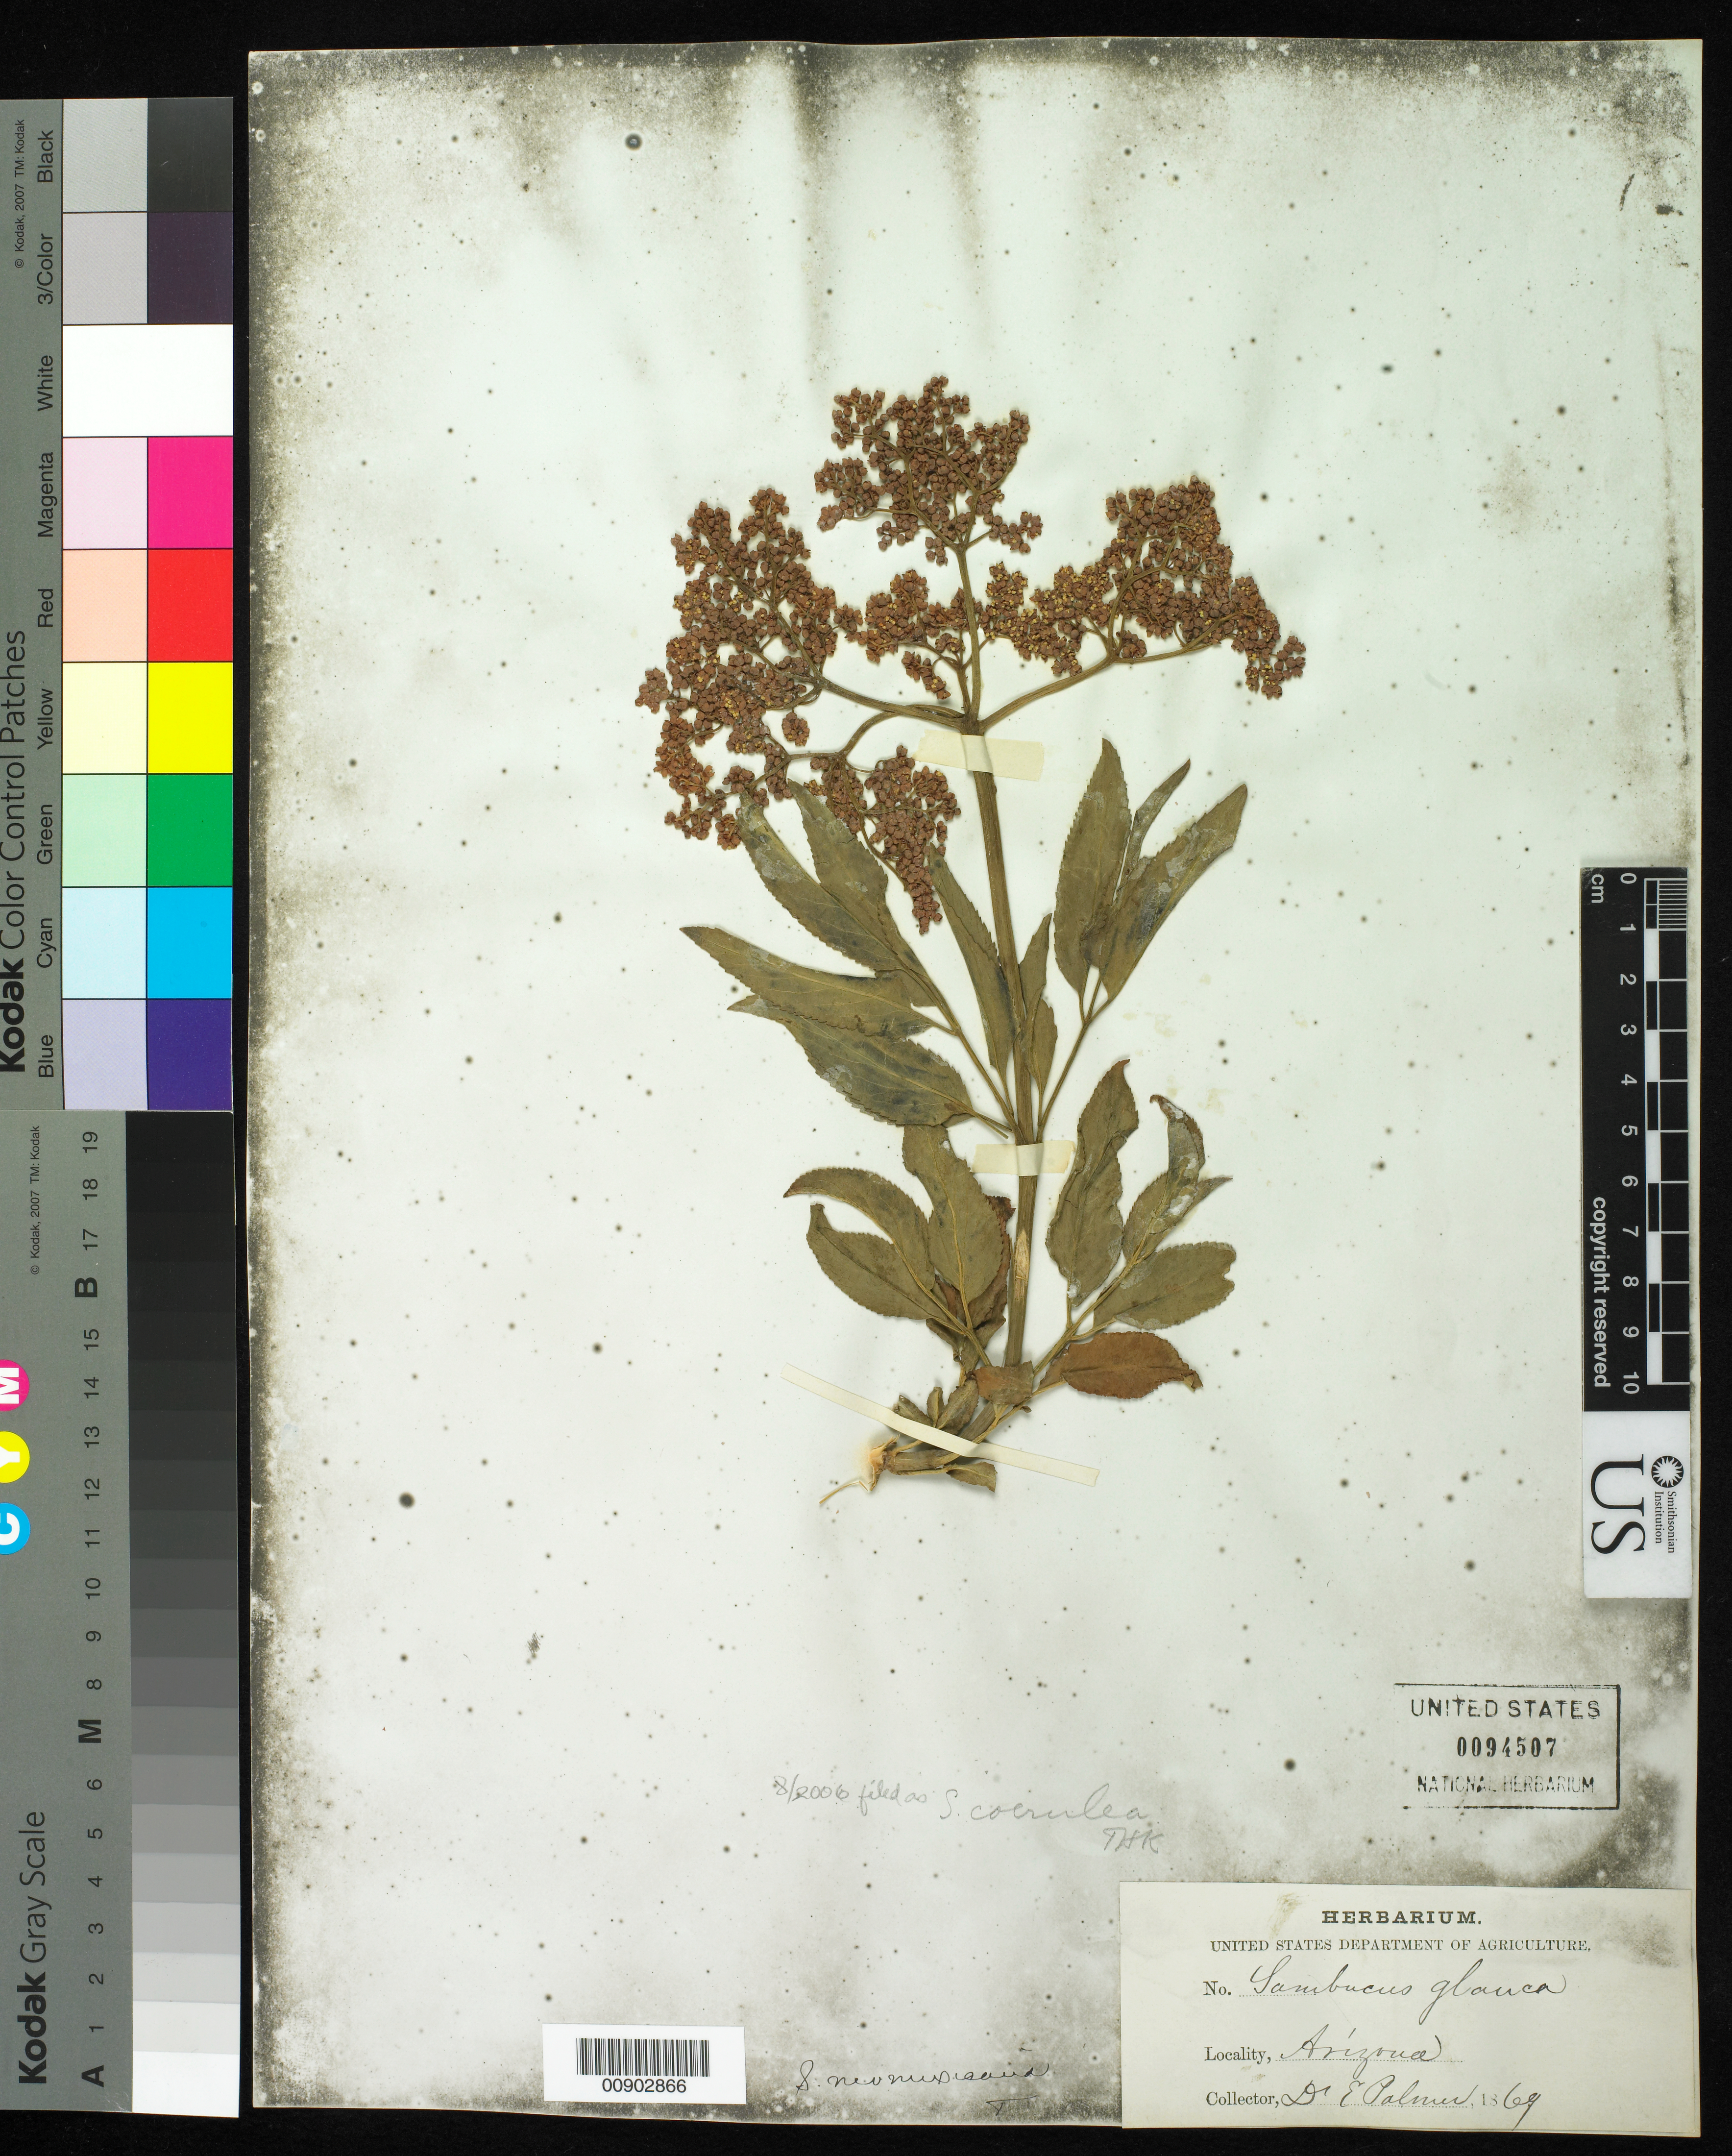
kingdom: Plantae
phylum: Tracheophyta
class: Magnoliopsida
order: Dipsacales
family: Viburnaceae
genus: Sambucus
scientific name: Sambucus cerulea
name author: Raf.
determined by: Kearney, T. H.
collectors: E. Palmer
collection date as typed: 1869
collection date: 1869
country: United States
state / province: Arizona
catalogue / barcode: US 94507